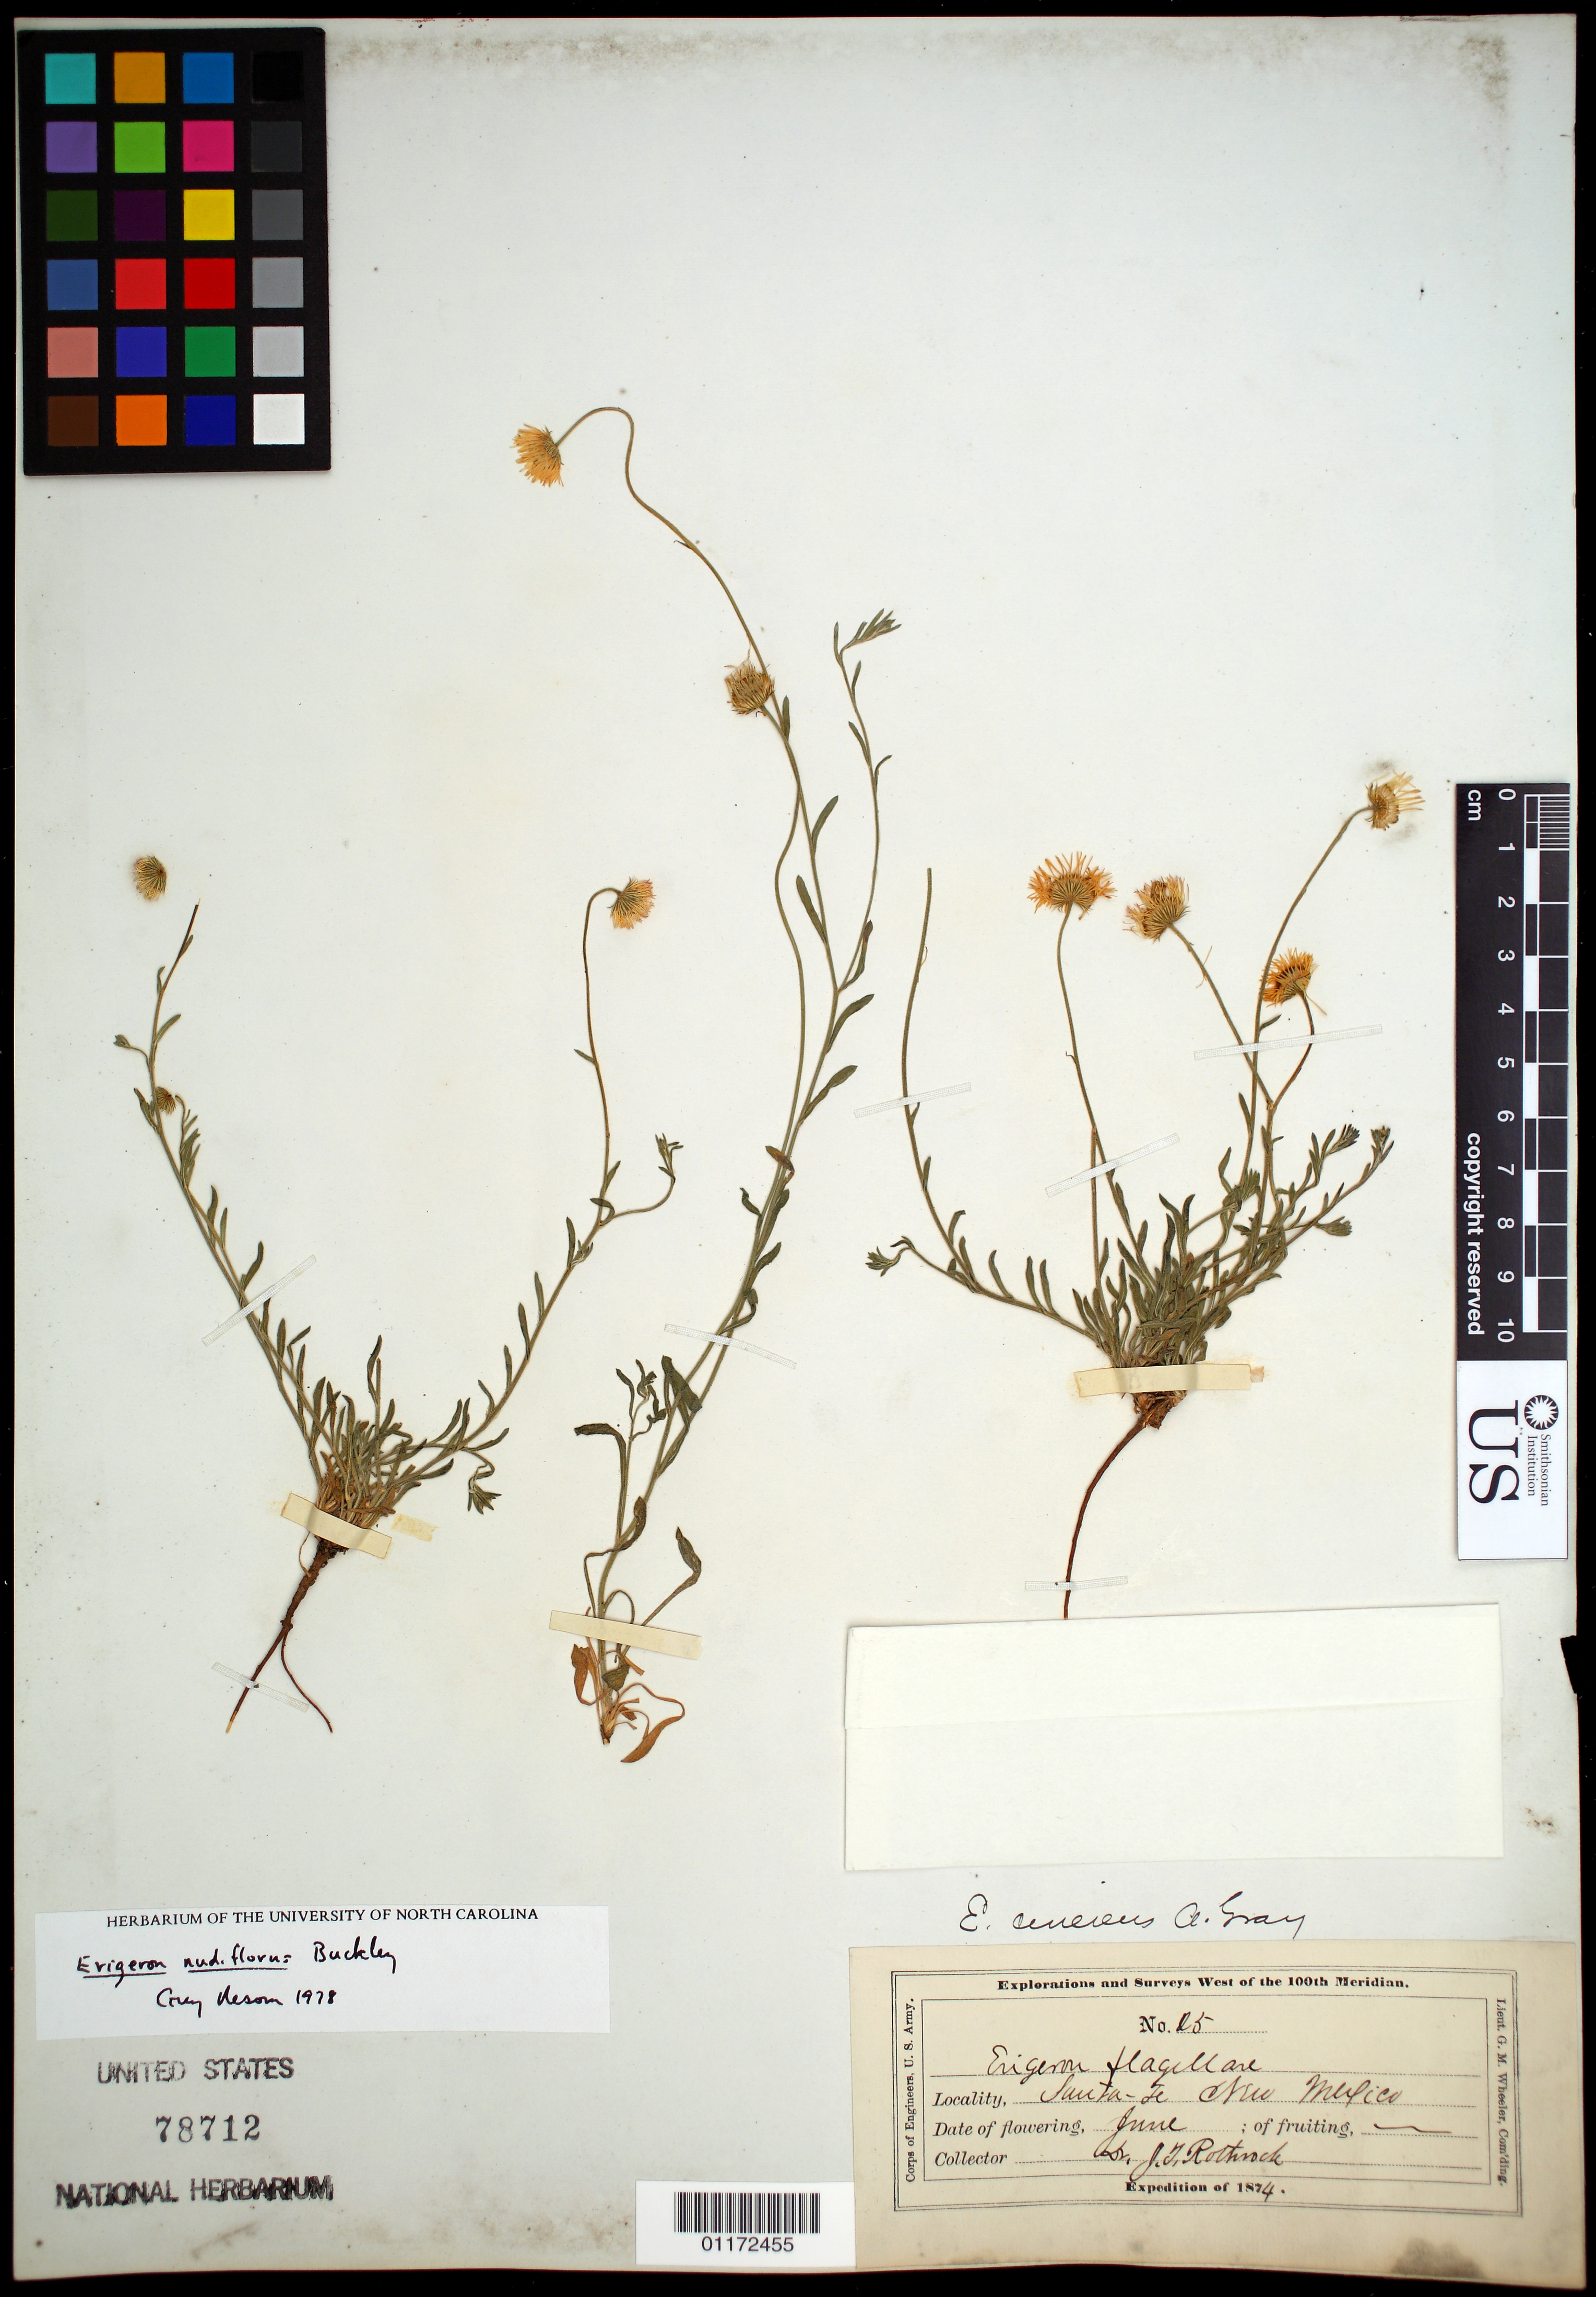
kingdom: Plantae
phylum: Tracheophyta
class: Magnoliopsida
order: Asterales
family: Asteraceae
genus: Erigeron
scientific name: Erigeron nudiflorus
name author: Buckley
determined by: Nesom, Guy L.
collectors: J. T. Rothrock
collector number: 25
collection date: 1874-06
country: United States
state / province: New Mexico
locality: Santa Fe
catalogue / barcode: US 78712